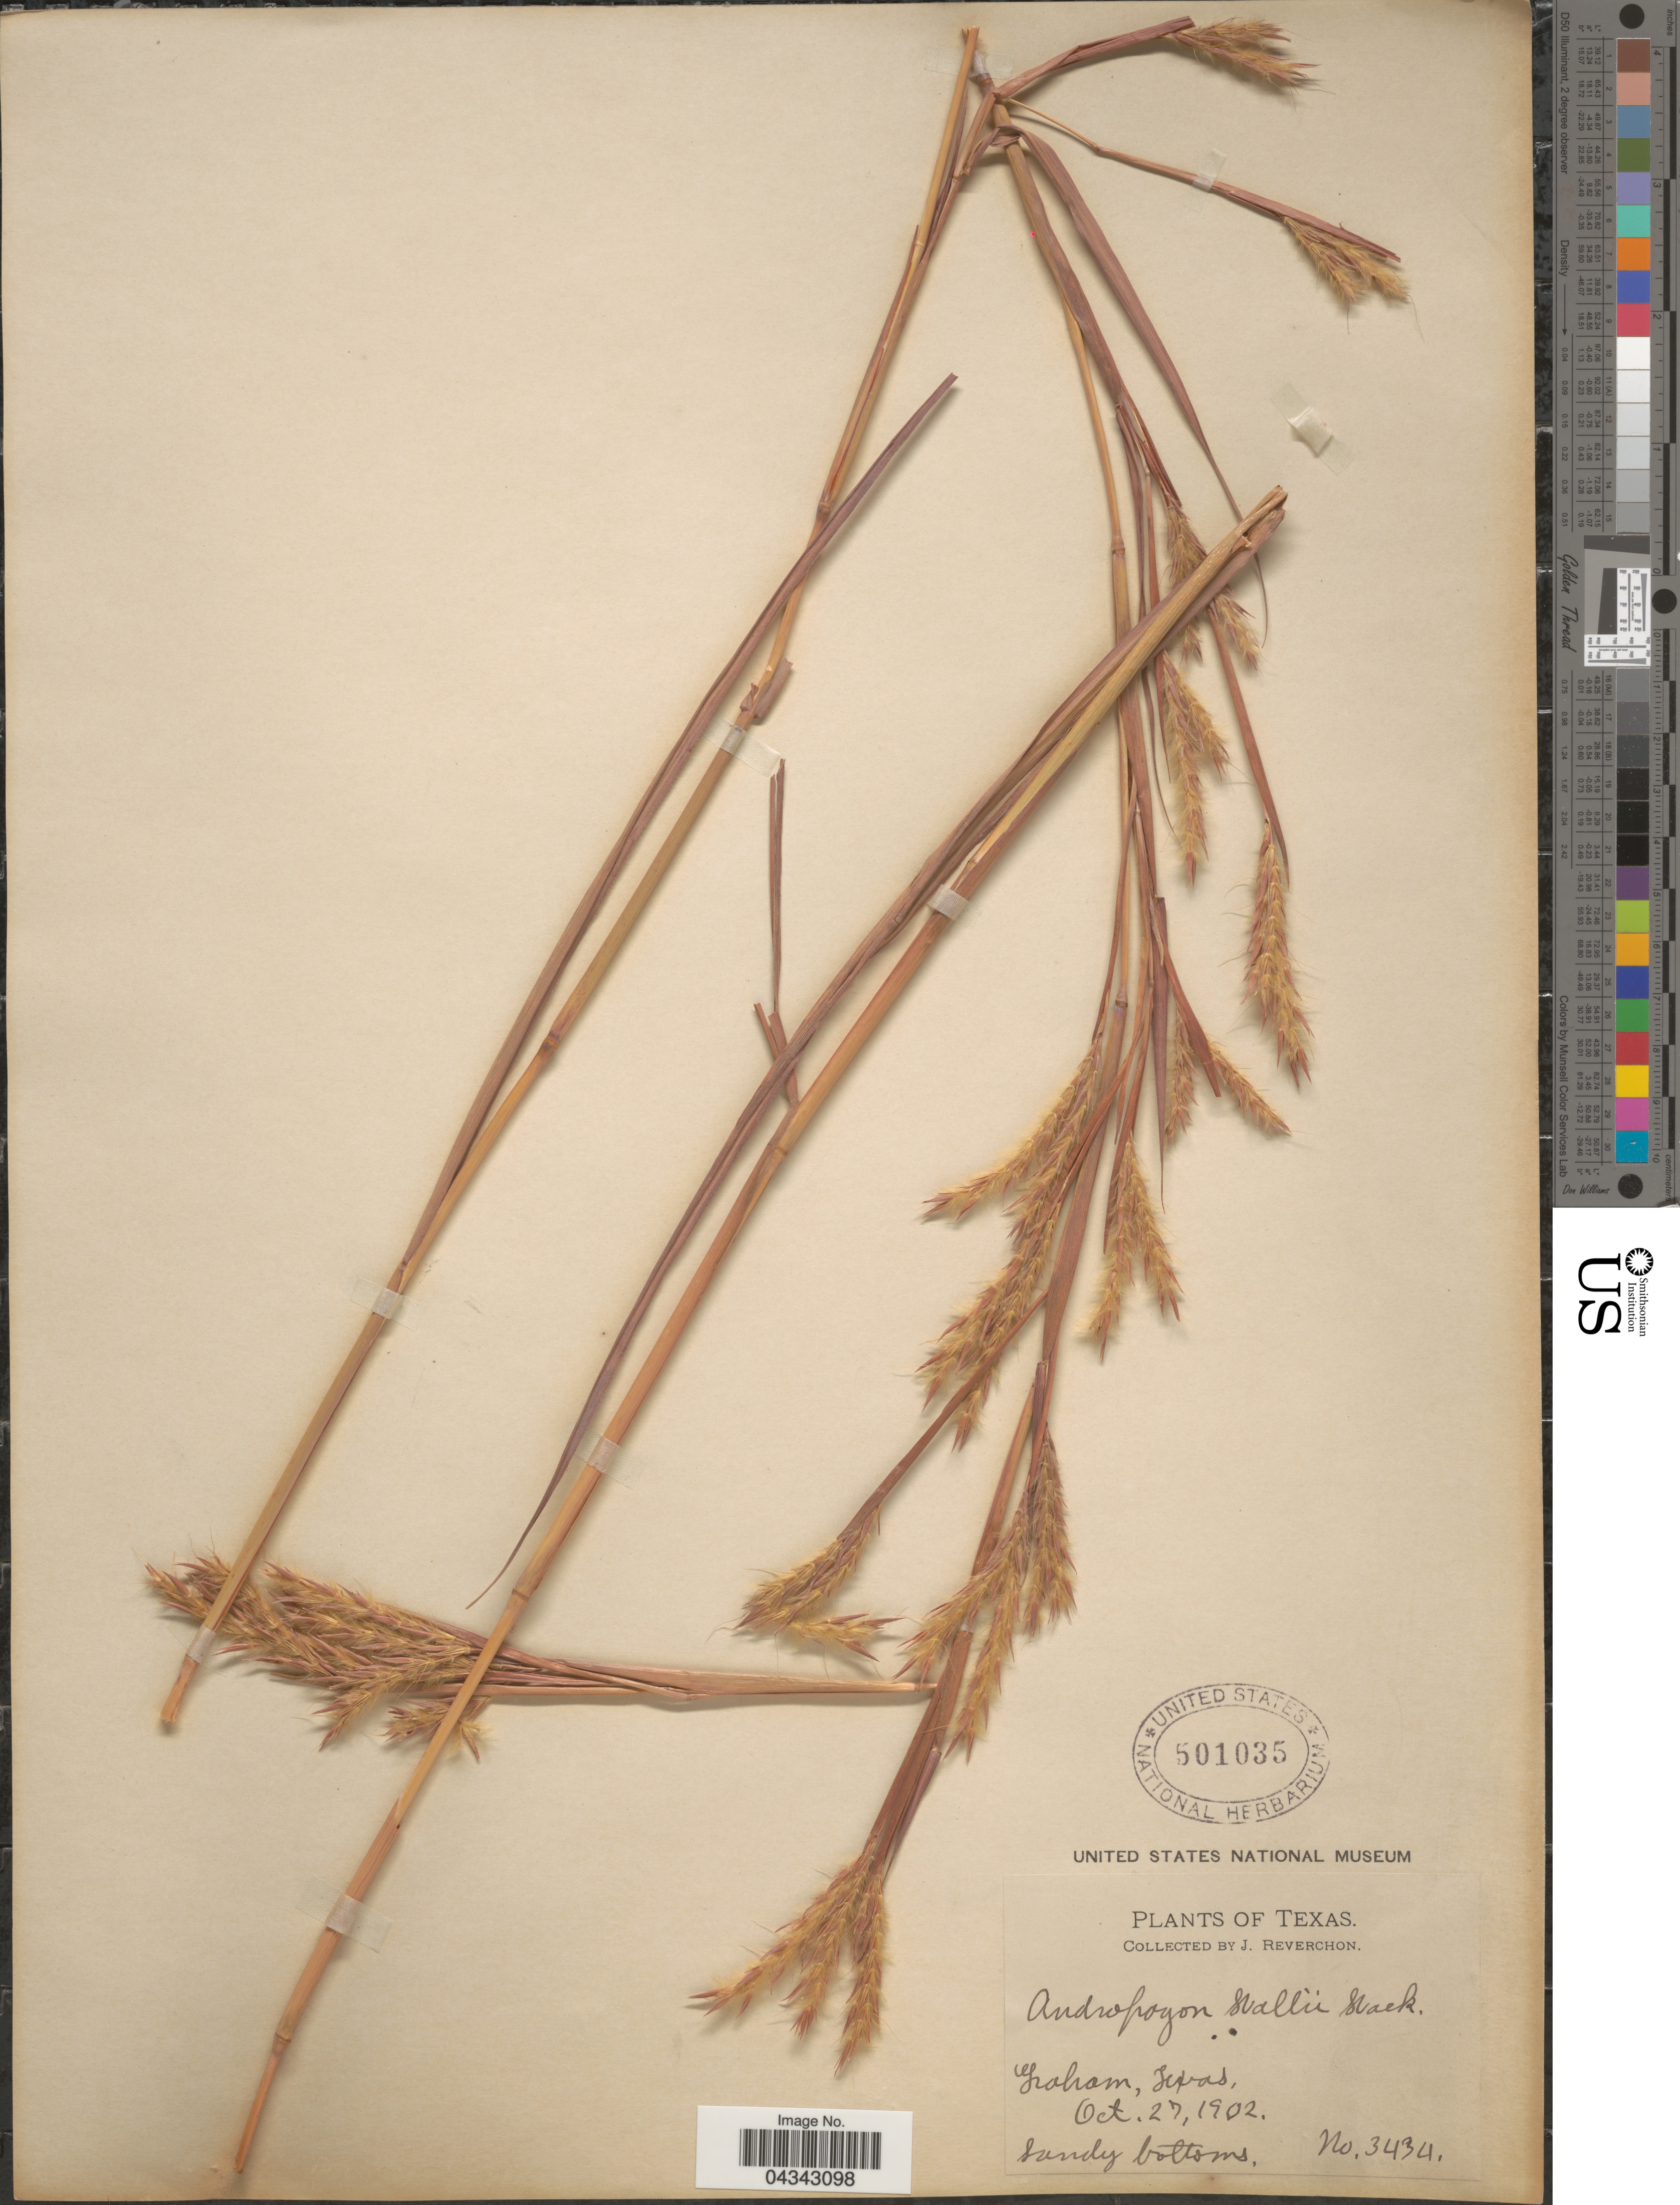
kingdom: Plantae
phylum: Tracheophyta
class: Liliopsida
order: Poales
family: Poaceae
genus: Andropogon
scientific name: Andropogon gerardii subsp. hallii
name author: (Hack.) Wipff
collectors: J. Reverchon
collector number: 3434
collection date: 1902-10-27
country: United States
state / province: Texas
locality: Graham.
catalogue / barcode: US 501035